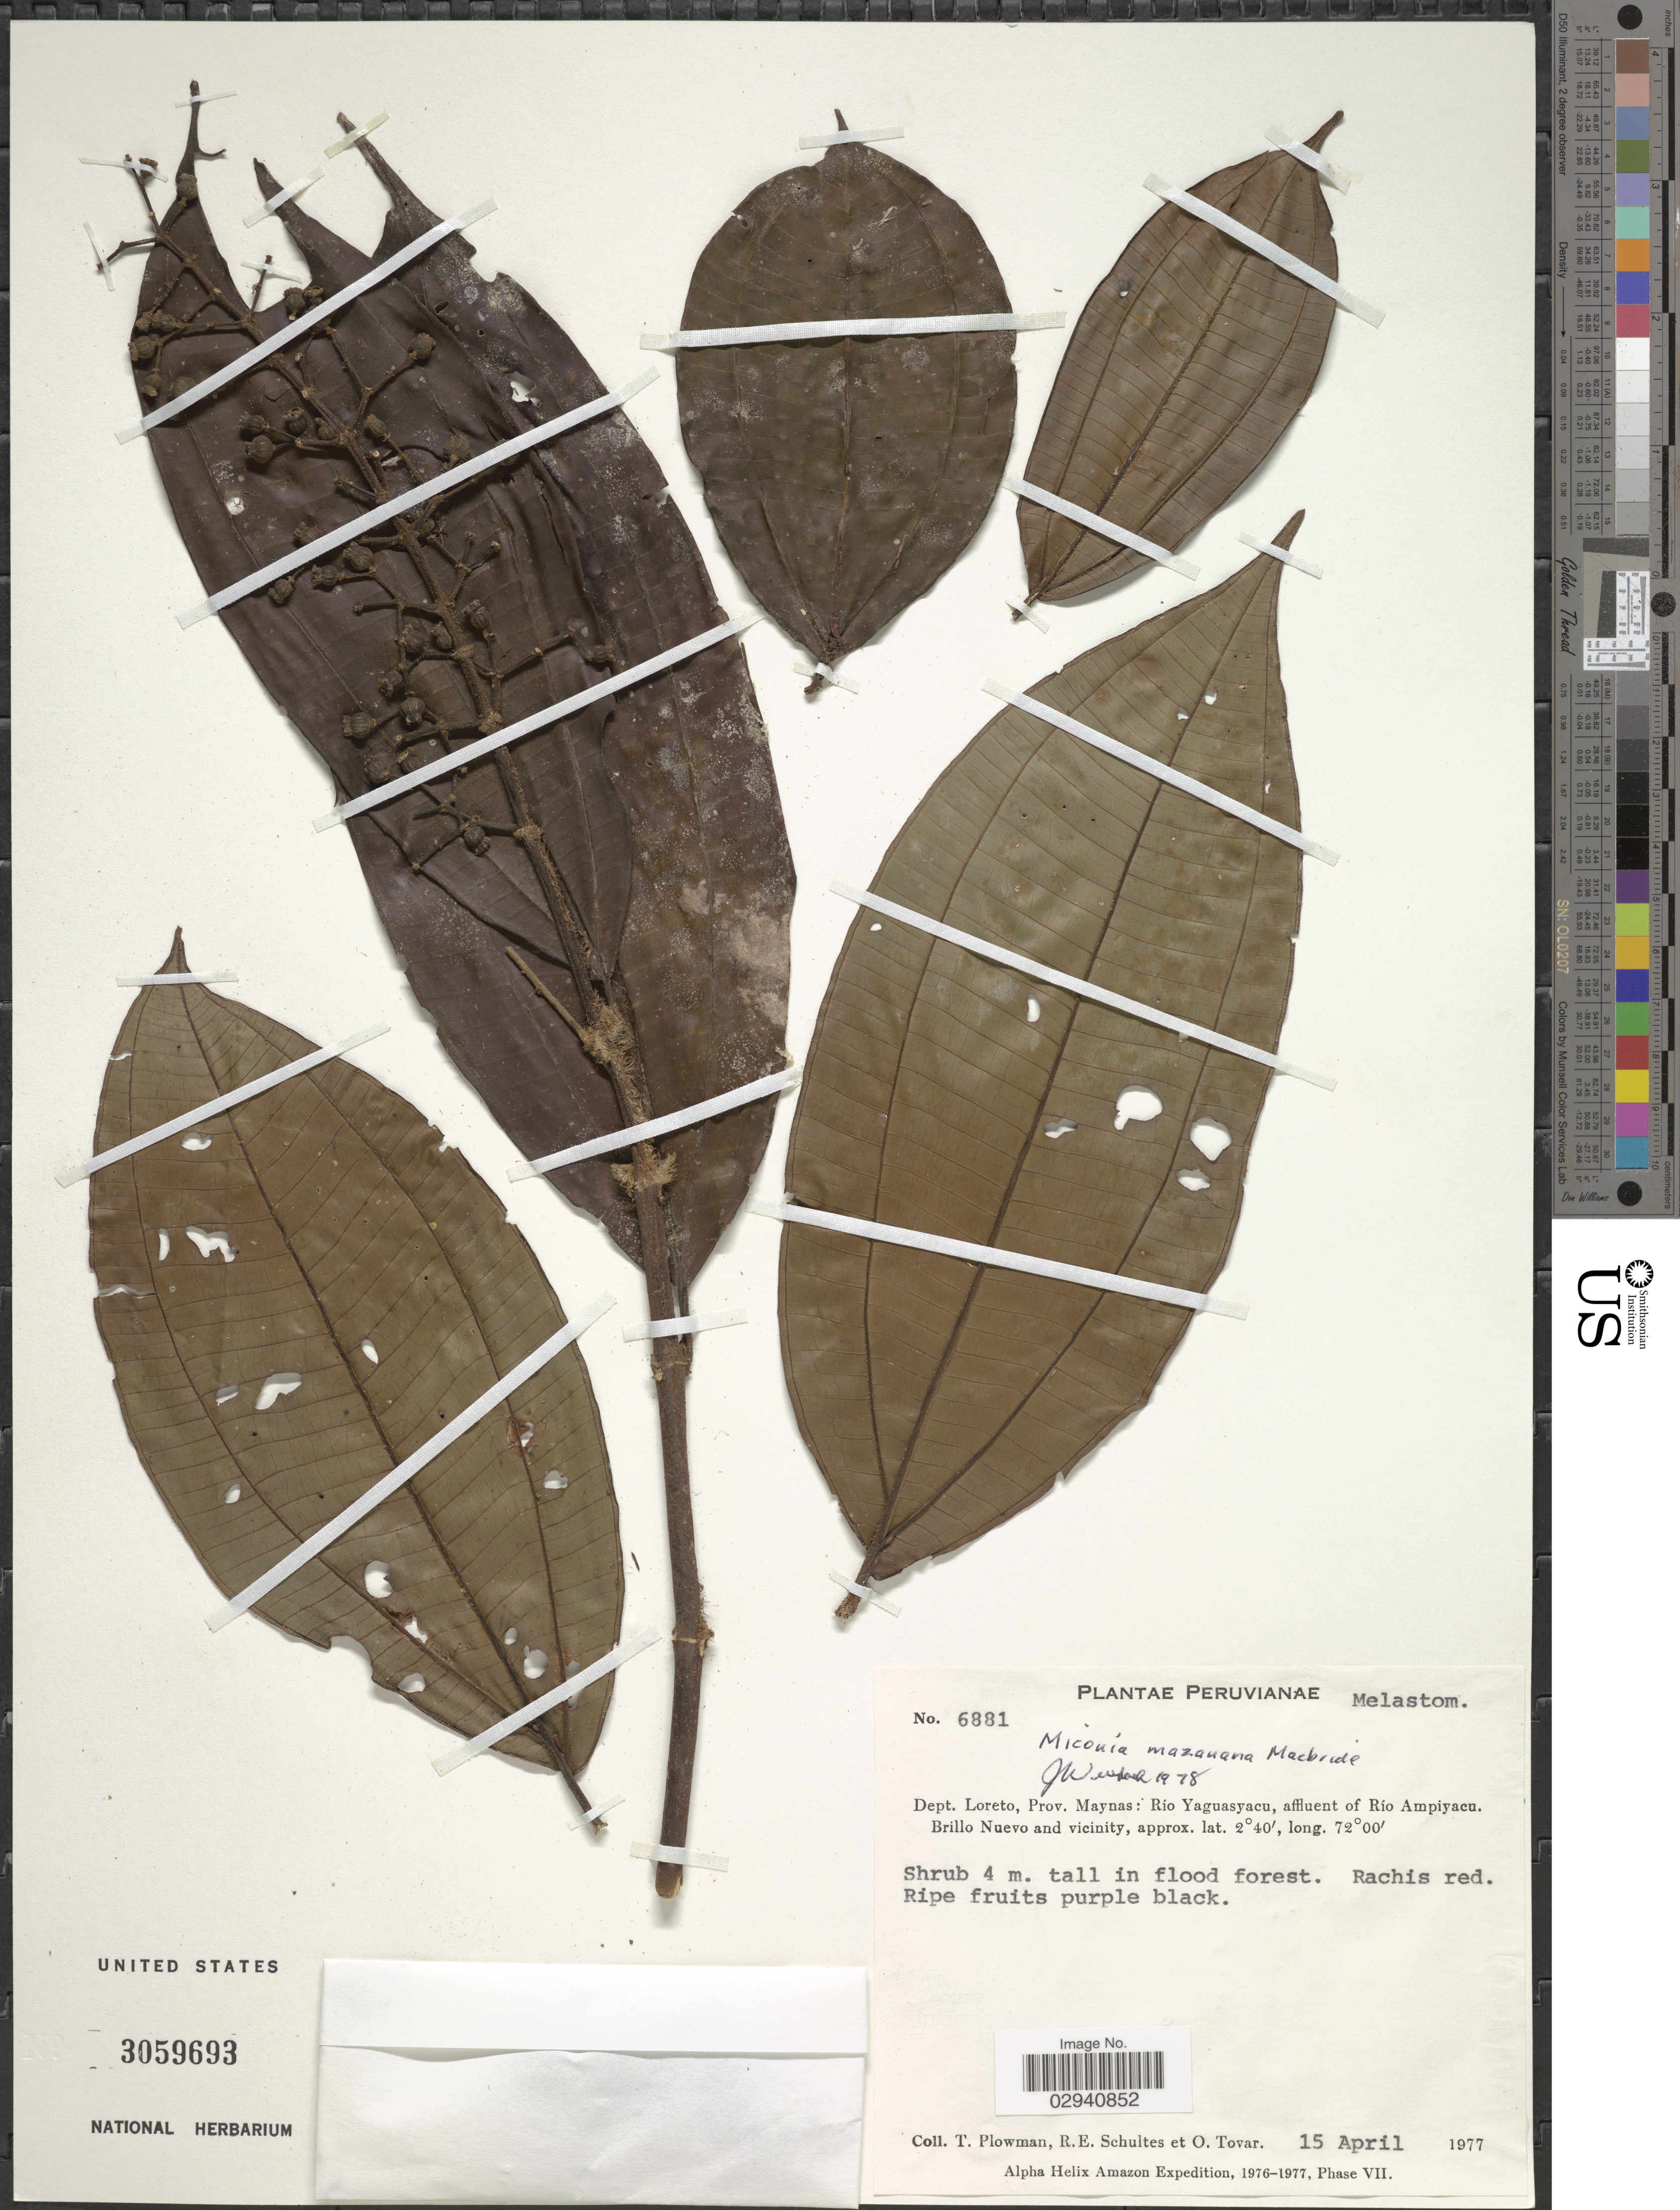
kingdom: Plantae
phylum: Tracheophyta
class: Magnoliopsida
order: Myrtales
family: Melastomataceae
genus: Miconia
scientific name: Miconia mazanana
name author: J.F. Macbr.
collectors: T. Plowman, R. E. Schultes & Ó. Tovar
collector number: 6881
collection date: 1977-04-15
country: Peru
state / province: Loreto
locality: Dept. Loreto, Prov. Maynas: Río Yaguasyacu, affluent of Río Ampiyacu. Brillo Nuevo and vicinity. Amazon.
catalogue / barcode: US 3059693